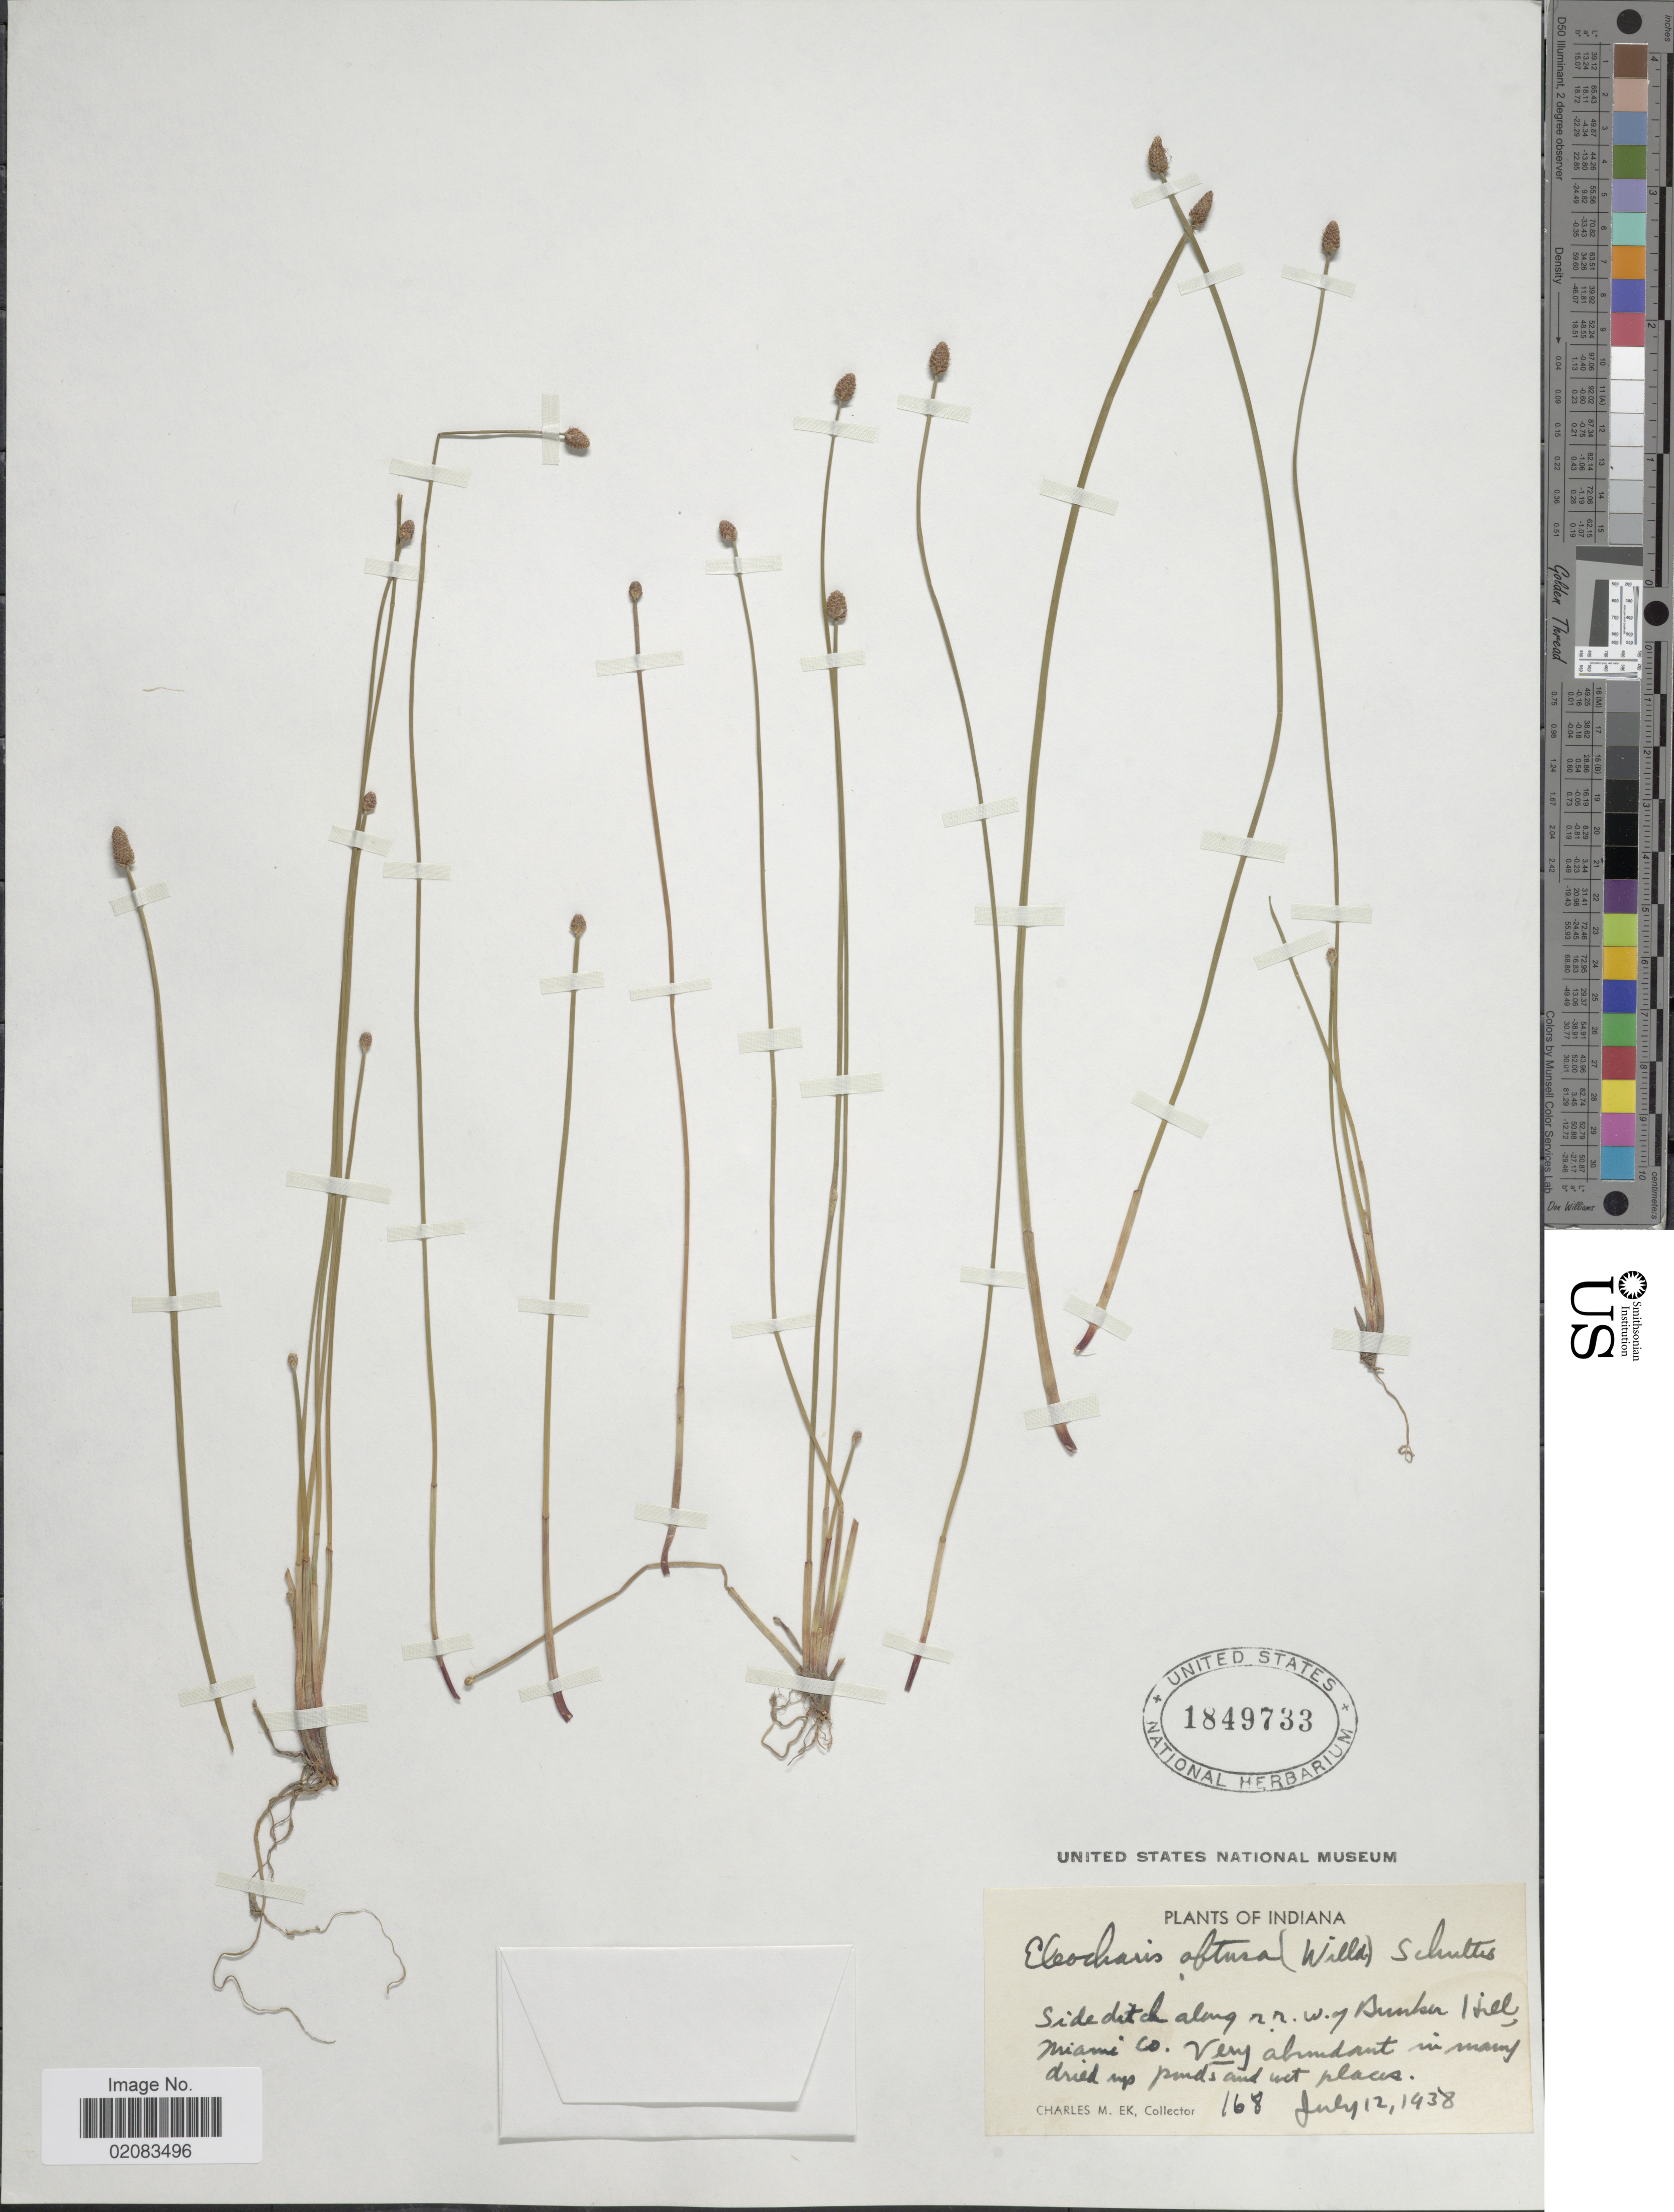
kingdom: Plantae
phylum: Tracheophyta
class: Liliopsida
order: Poales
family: Cyperaceae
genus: Eleocharis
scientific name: Eleocharis obtusa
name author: (Willd.) Schult.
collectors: C. Ek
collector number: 168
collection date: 1938-07-12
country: United States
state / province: Indiana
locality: Side ditch along n.n.w. of Bunber Hill, Miami Co. Very abundant in many dried up ponds and wet places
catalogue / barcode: US 1849733